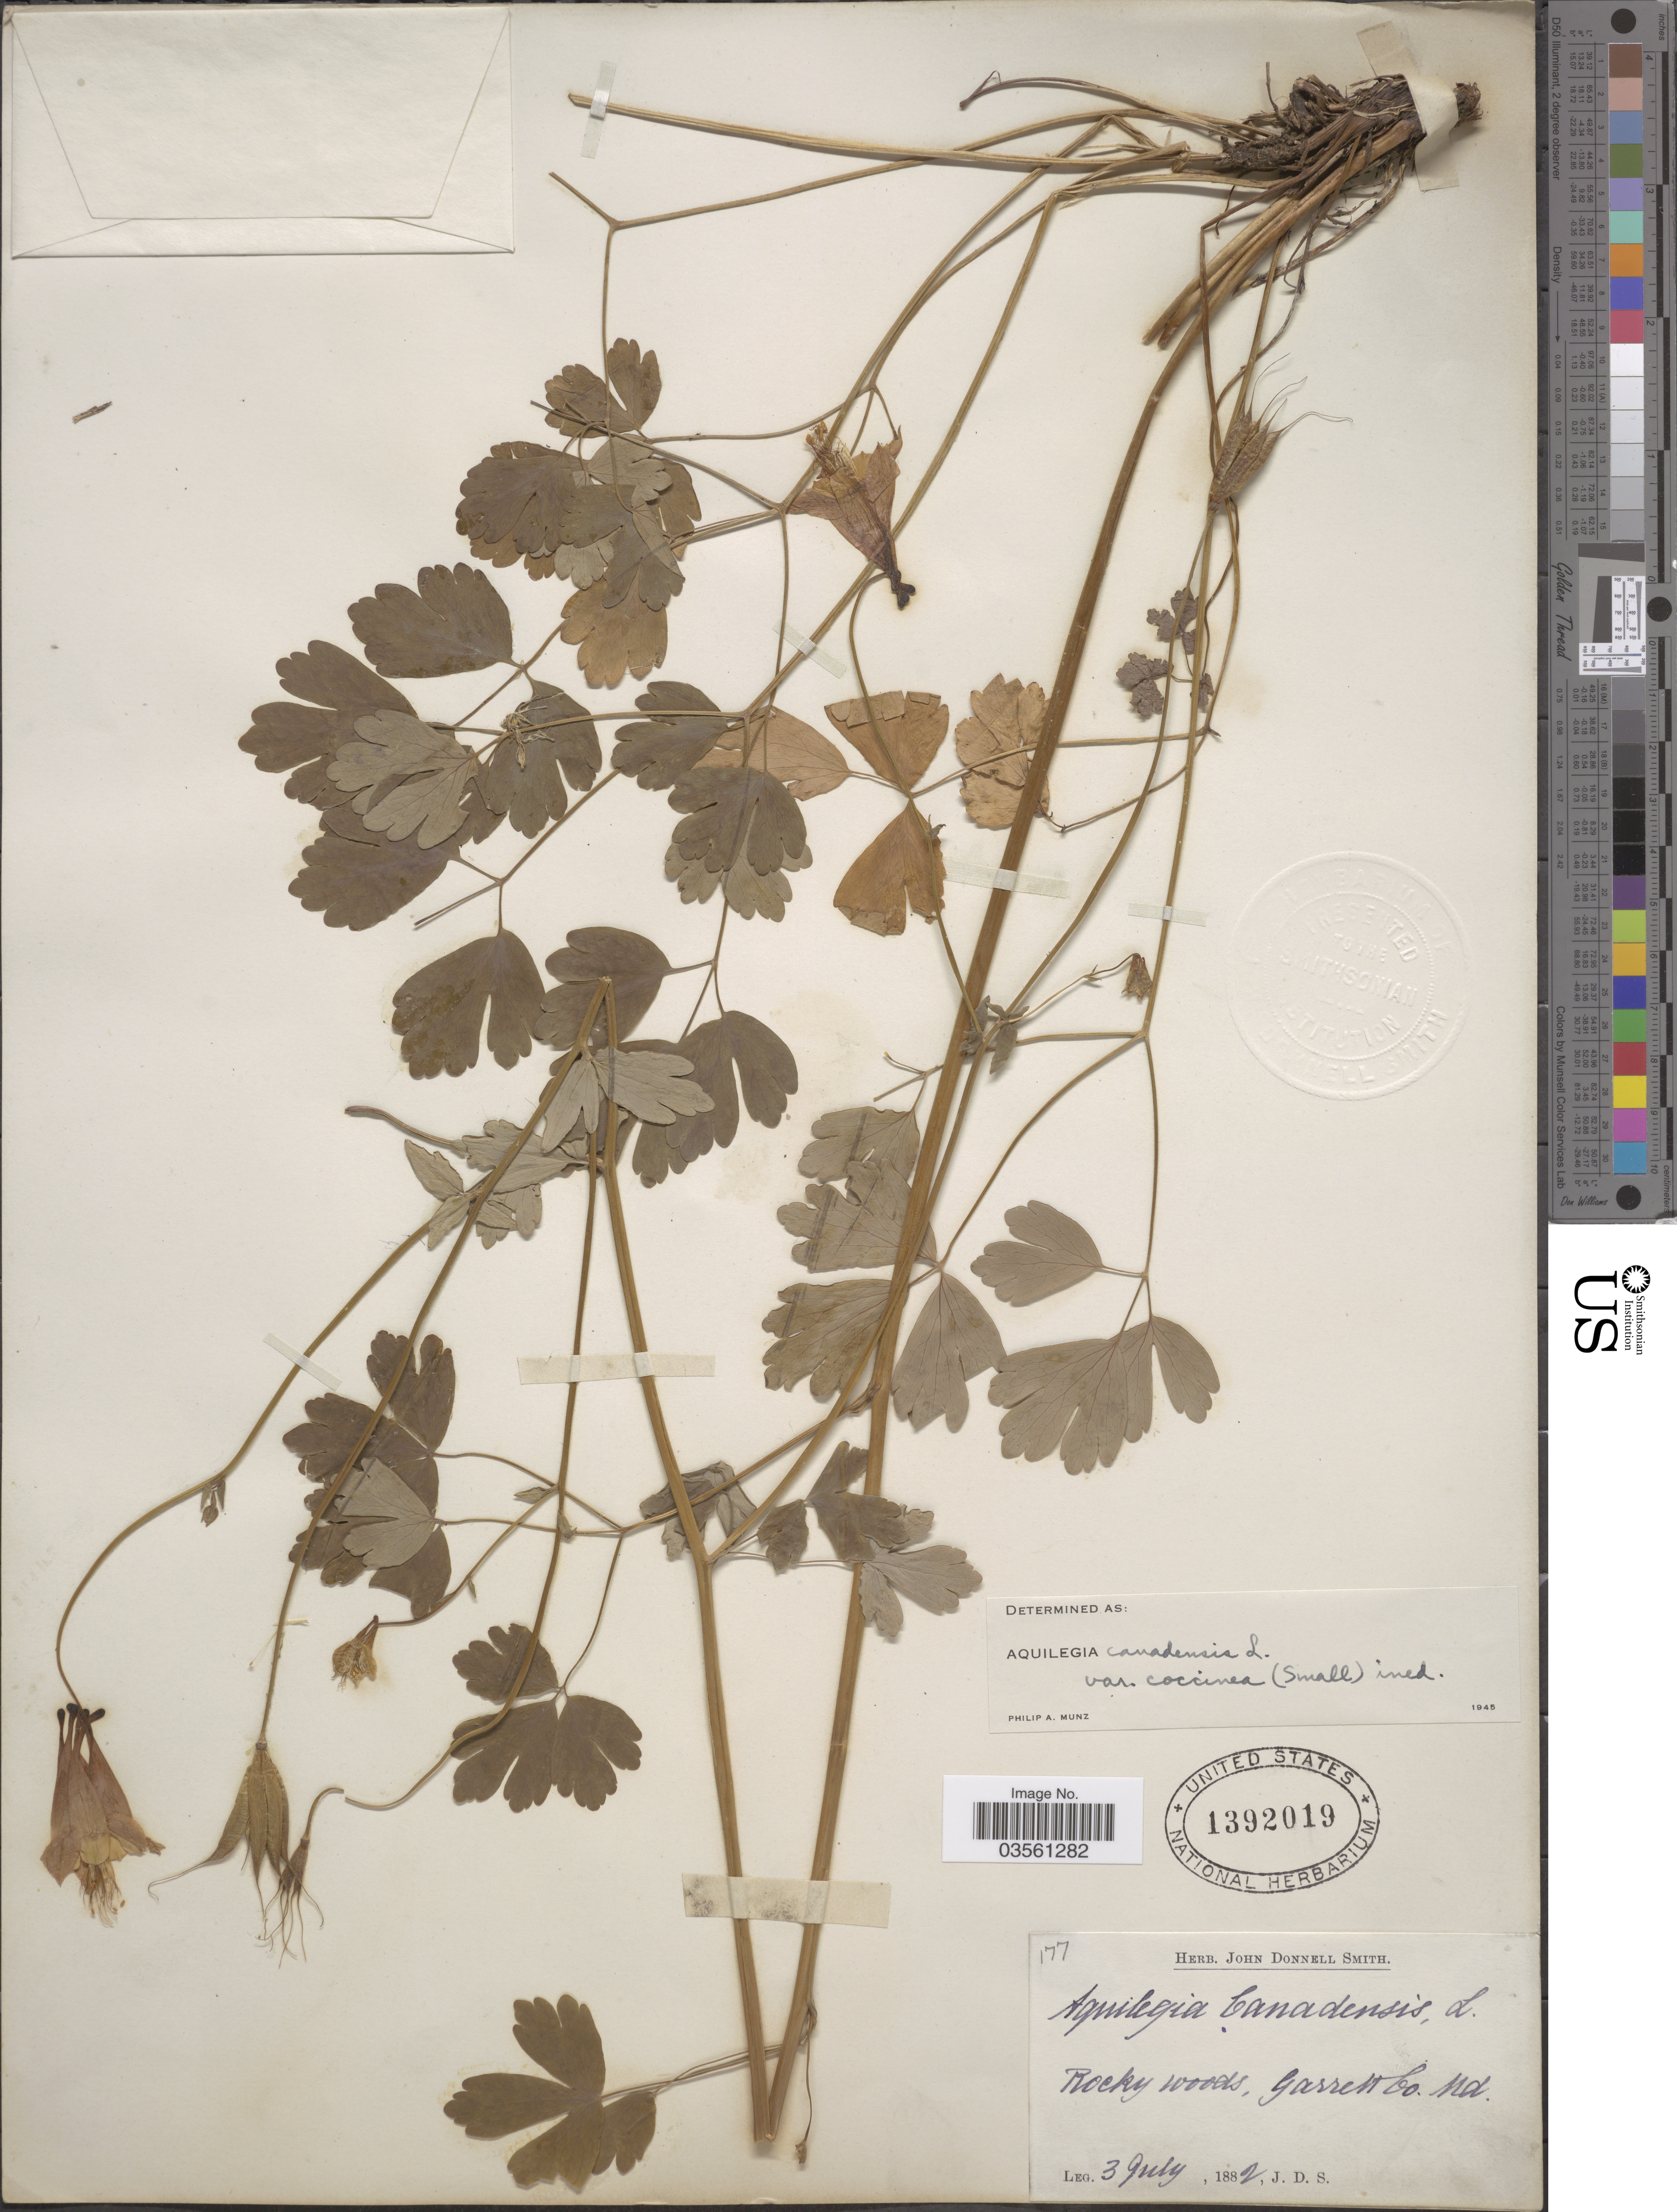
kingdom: Plantae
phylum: Tracheophyta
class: Magnoliopsida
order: Ranunculales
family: Ranunculaceae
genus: Aquilegia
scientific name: Aquilegia canadensis var. coccinea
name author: (Small) Munz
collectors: J. Donnell Smith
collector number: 177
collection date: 1882-07-03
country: United States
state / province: Maryland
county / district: Garrett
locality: Rocky woods, Garrett Co.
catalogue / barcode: US 1392019